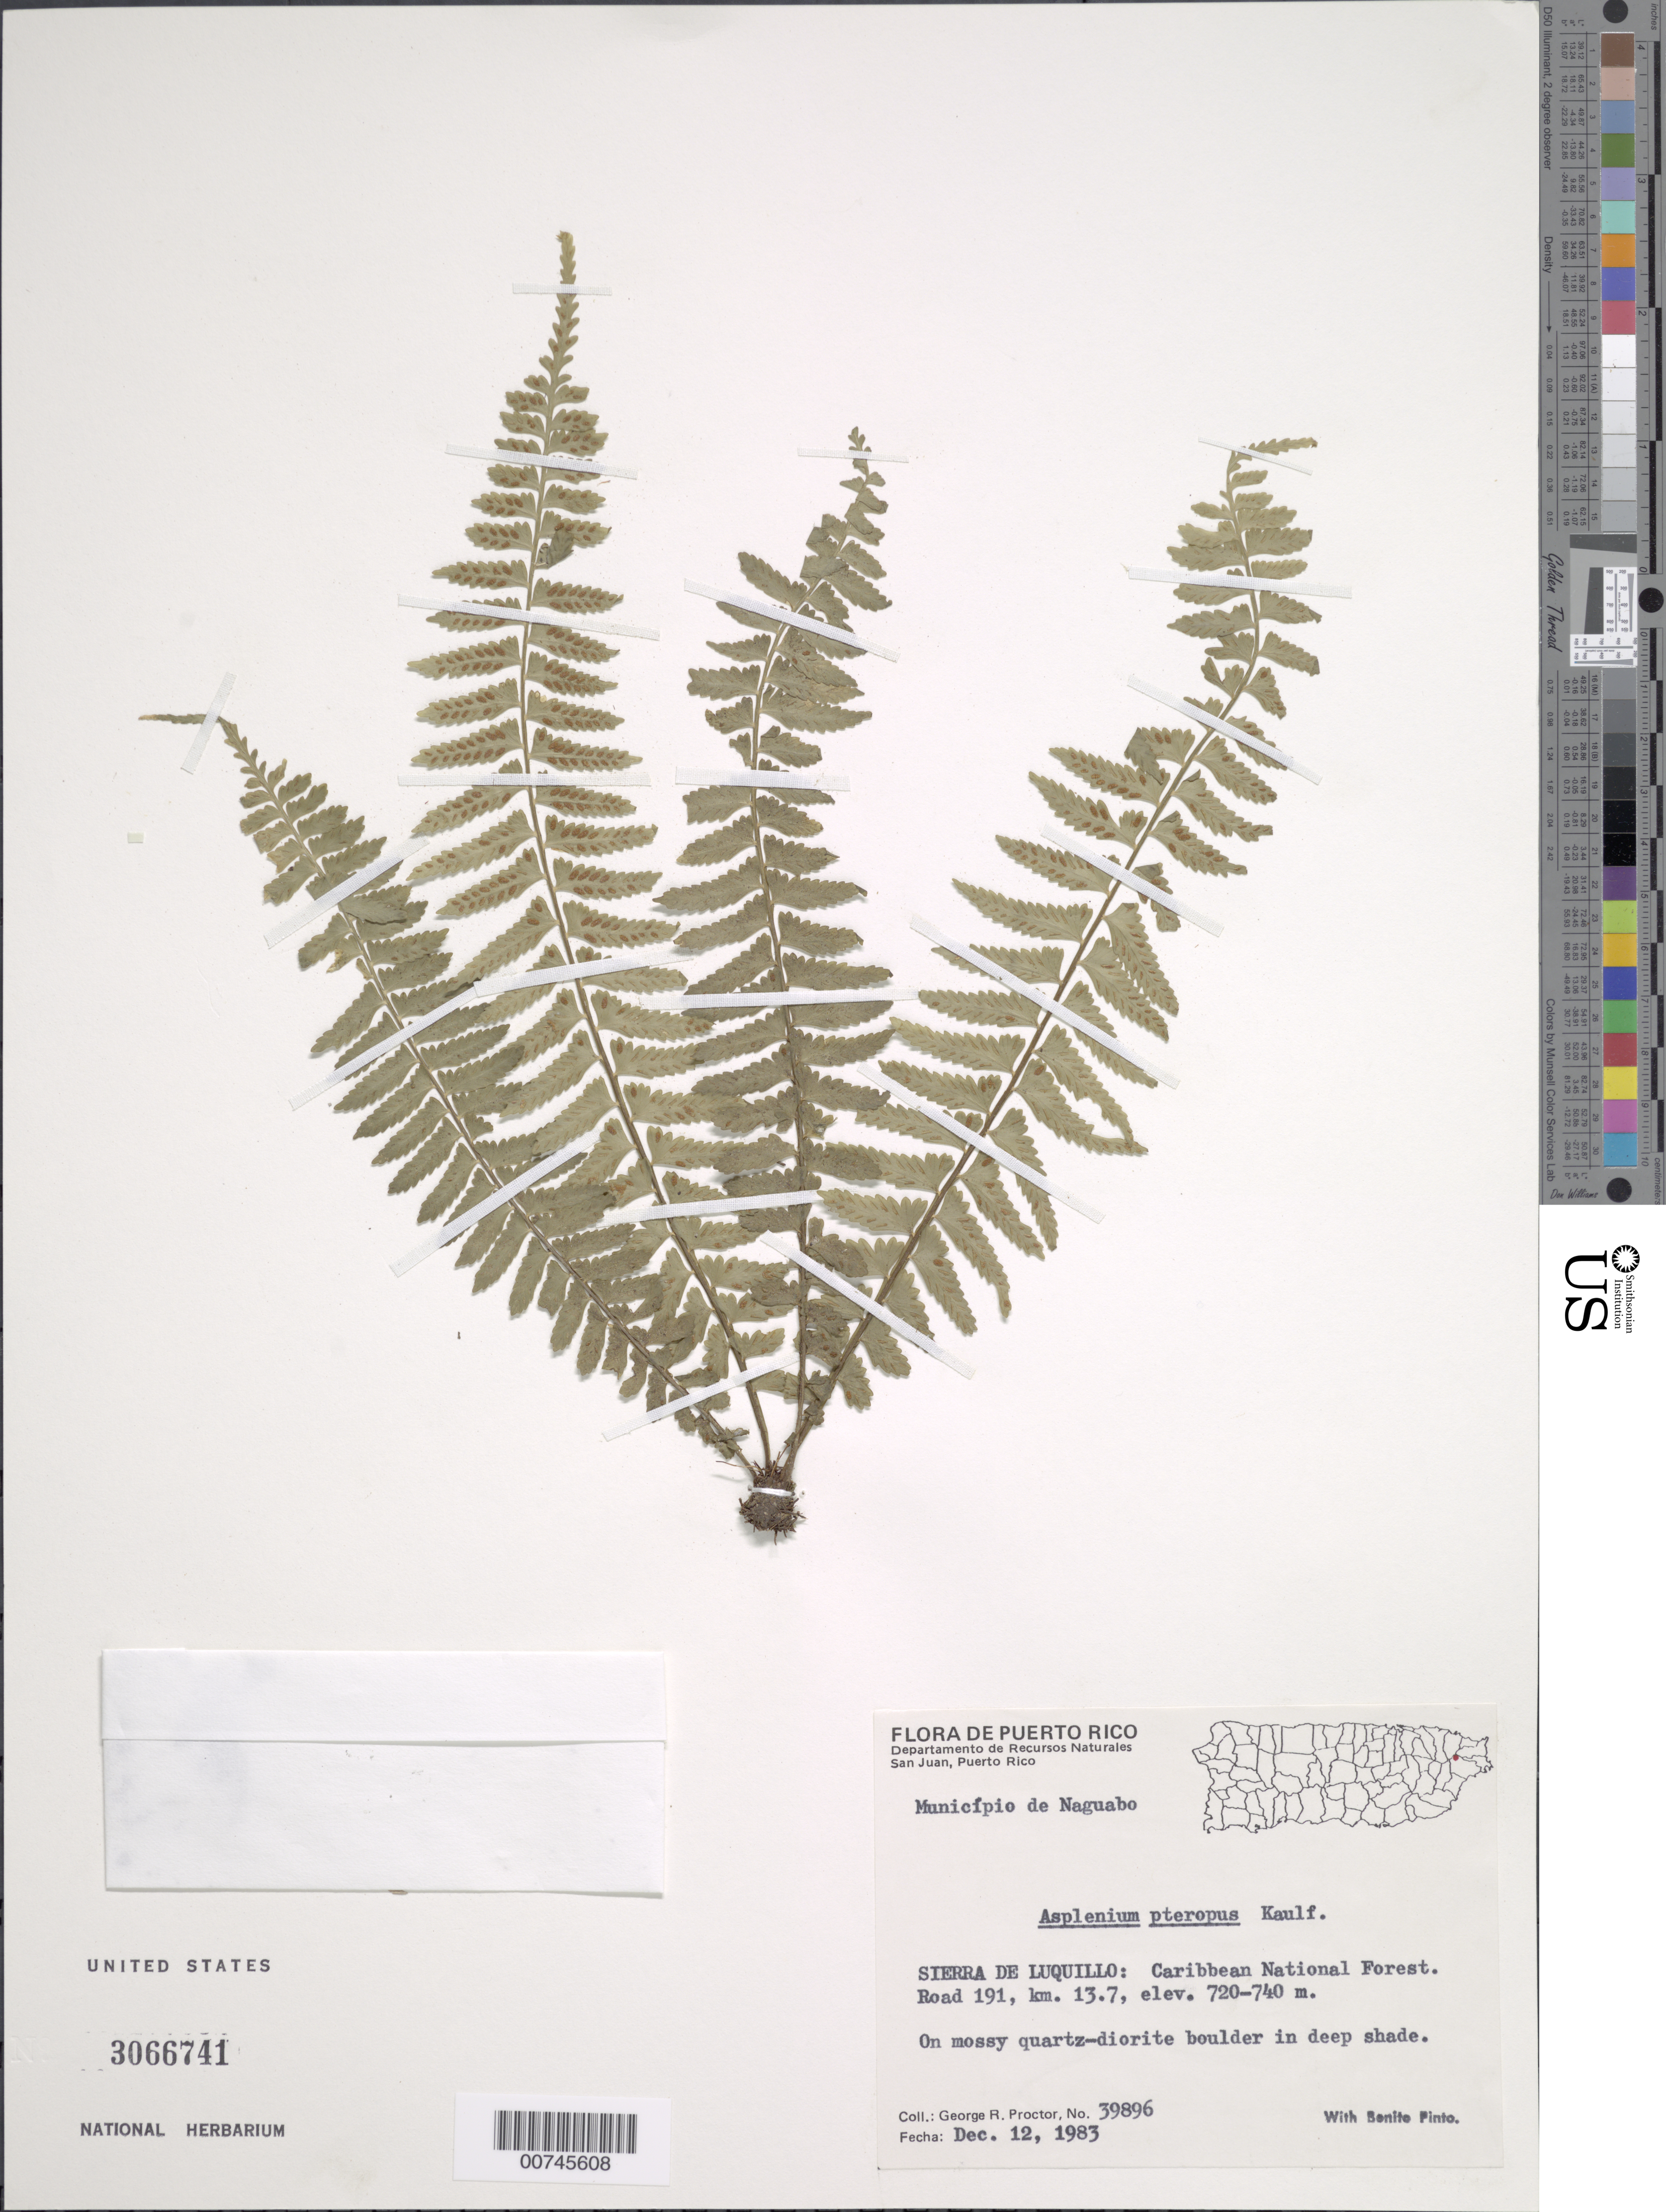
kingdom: Plantae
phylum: Tracheophyta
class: Polypodiopsida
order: Polypodiales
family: Aspleniaceae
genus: Asplenium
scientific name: Asplenium pteropus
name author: Kaulf.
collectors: G. R. Proctor & B. Pinto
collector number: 39896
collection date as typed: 12 Dec 1983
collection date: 1983-12-12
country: Puerto Rico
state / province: Naguabo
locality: Sierra de Luquillo: Caribbean National Forest. Road 191, km 13.7, Municipio de Naguabo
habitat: On mossy quartz-diorite boulder in deep shade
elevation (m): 720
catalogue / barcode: US 3066741